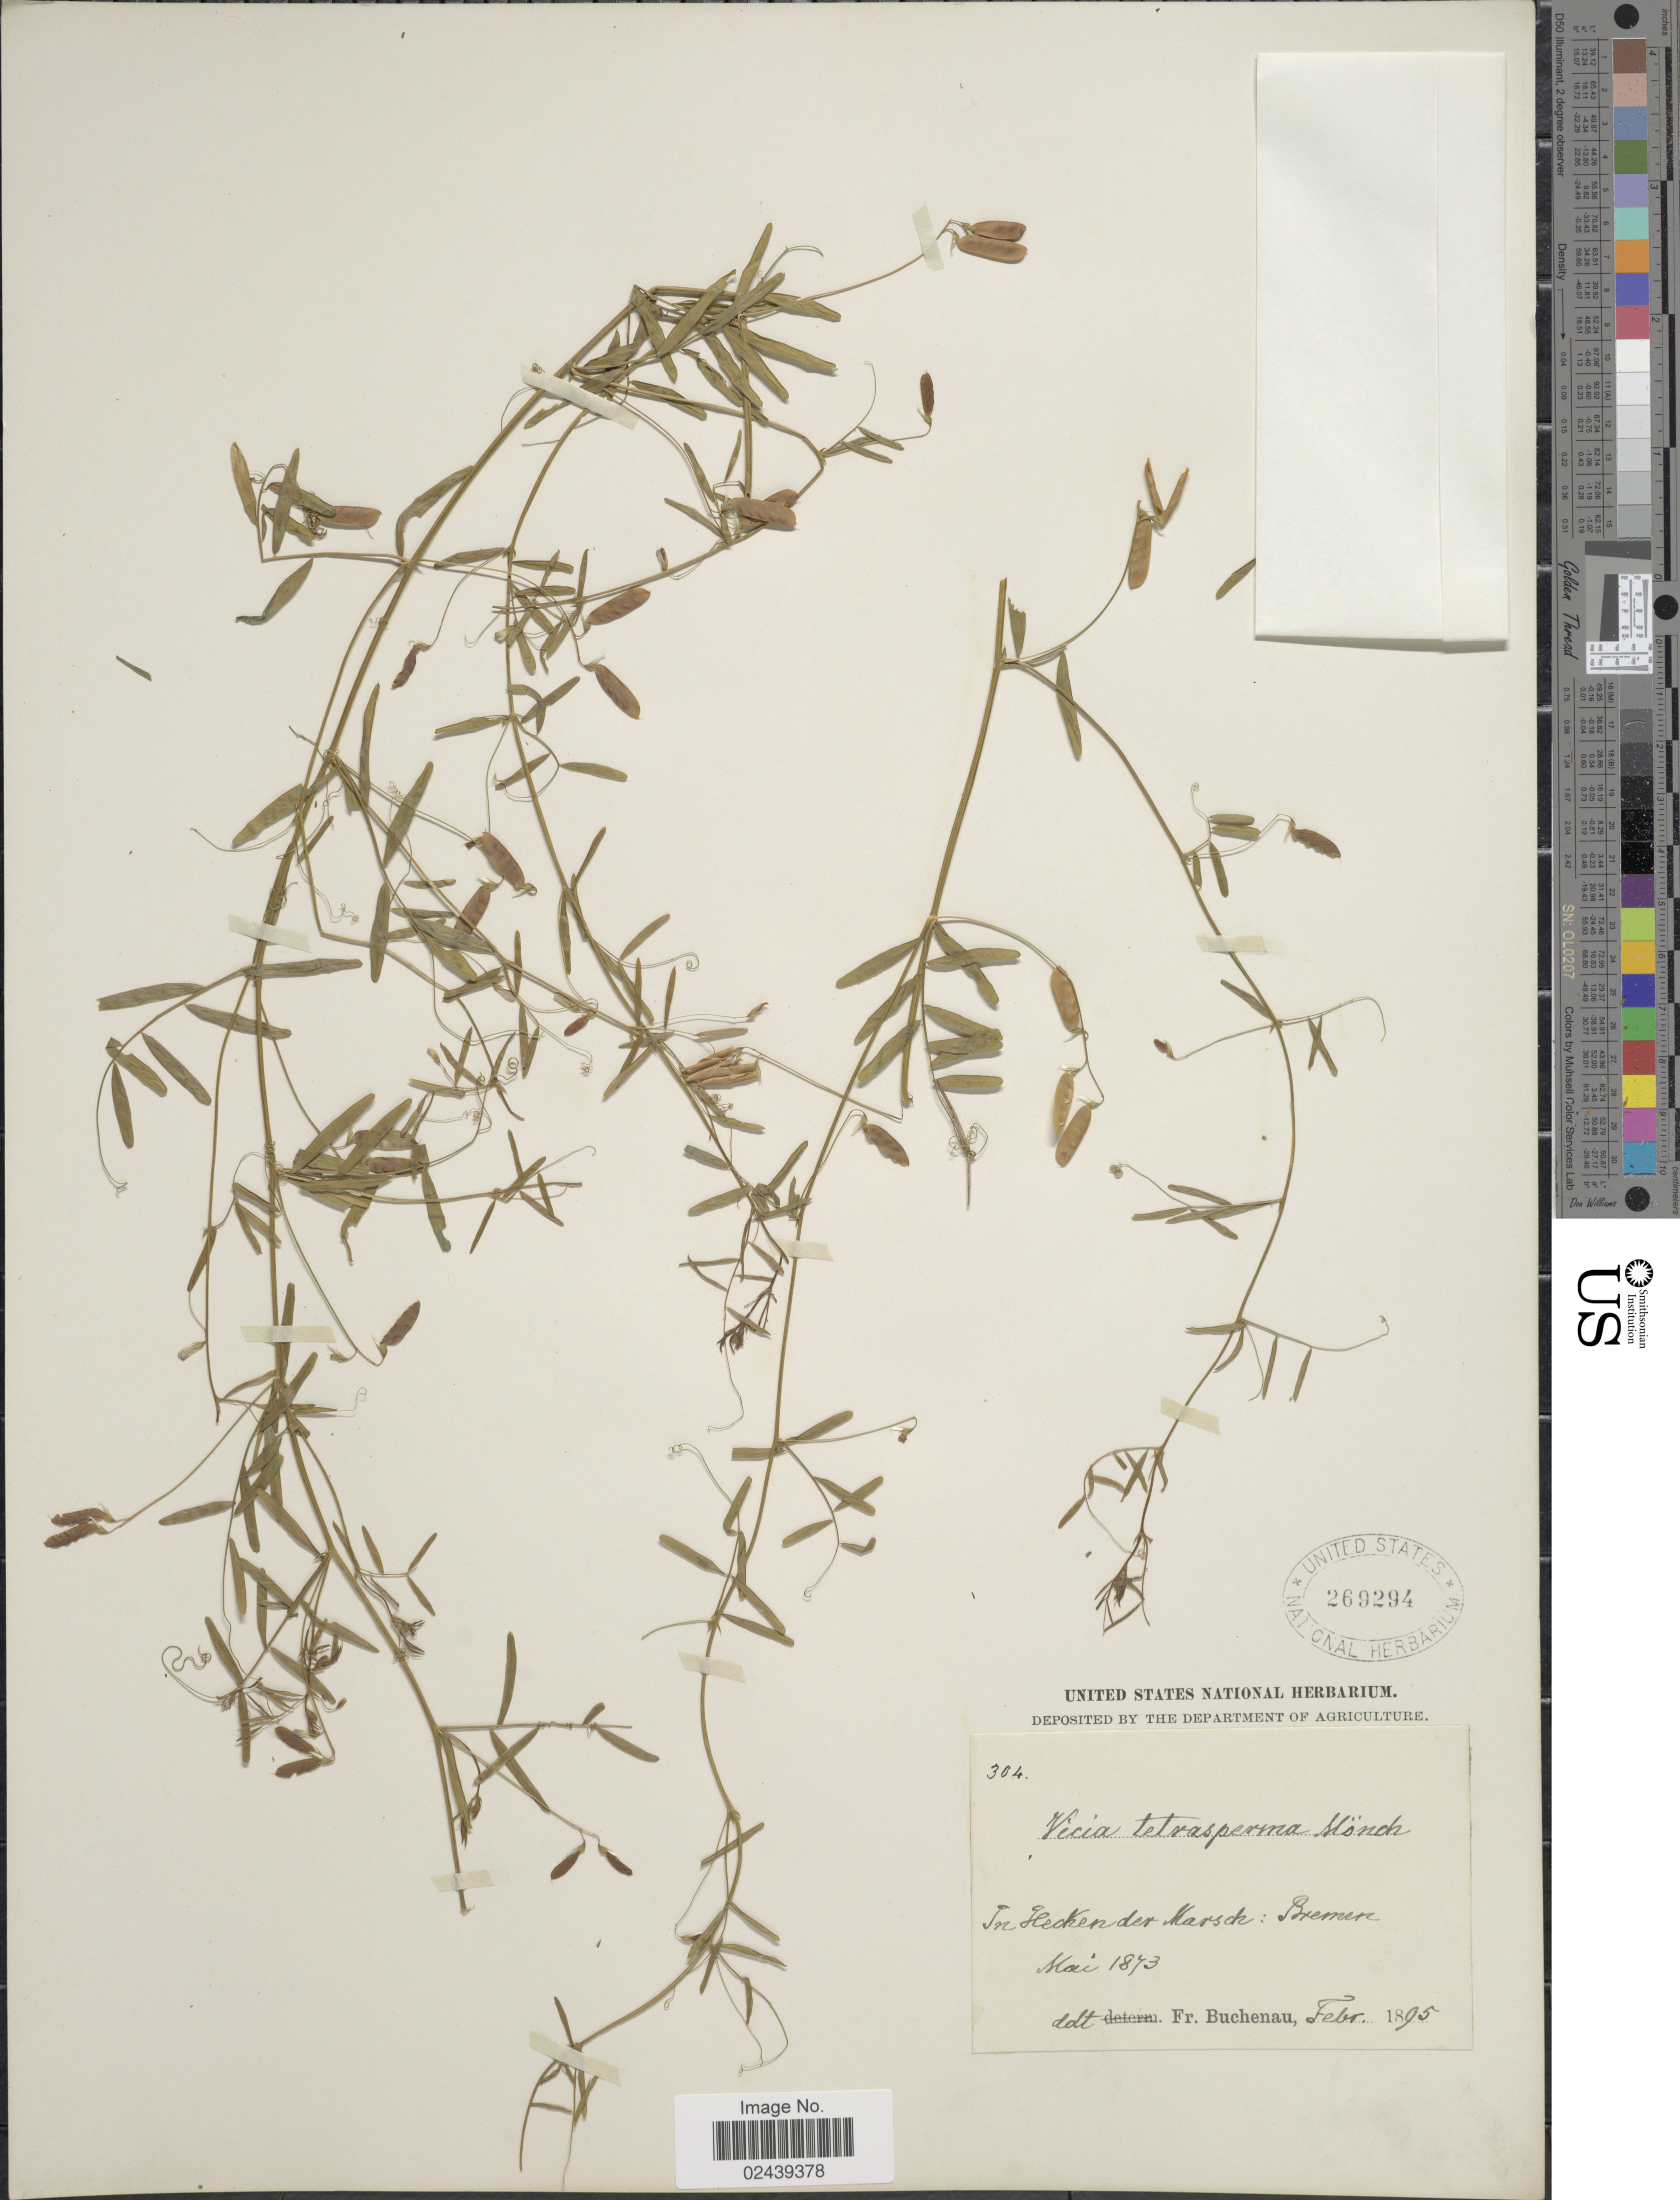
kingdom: Plantae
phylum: Tracheophyta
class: Magnoliopsida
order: Fabales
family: Fabaceae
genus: Vicia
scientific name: Vicia tetrasperma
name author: (L.) Schreb.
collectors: F. Buchenau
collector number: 304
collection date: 1873-05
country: Germany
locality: In Hecken der Marsch: Bremer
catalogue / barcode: US 269294